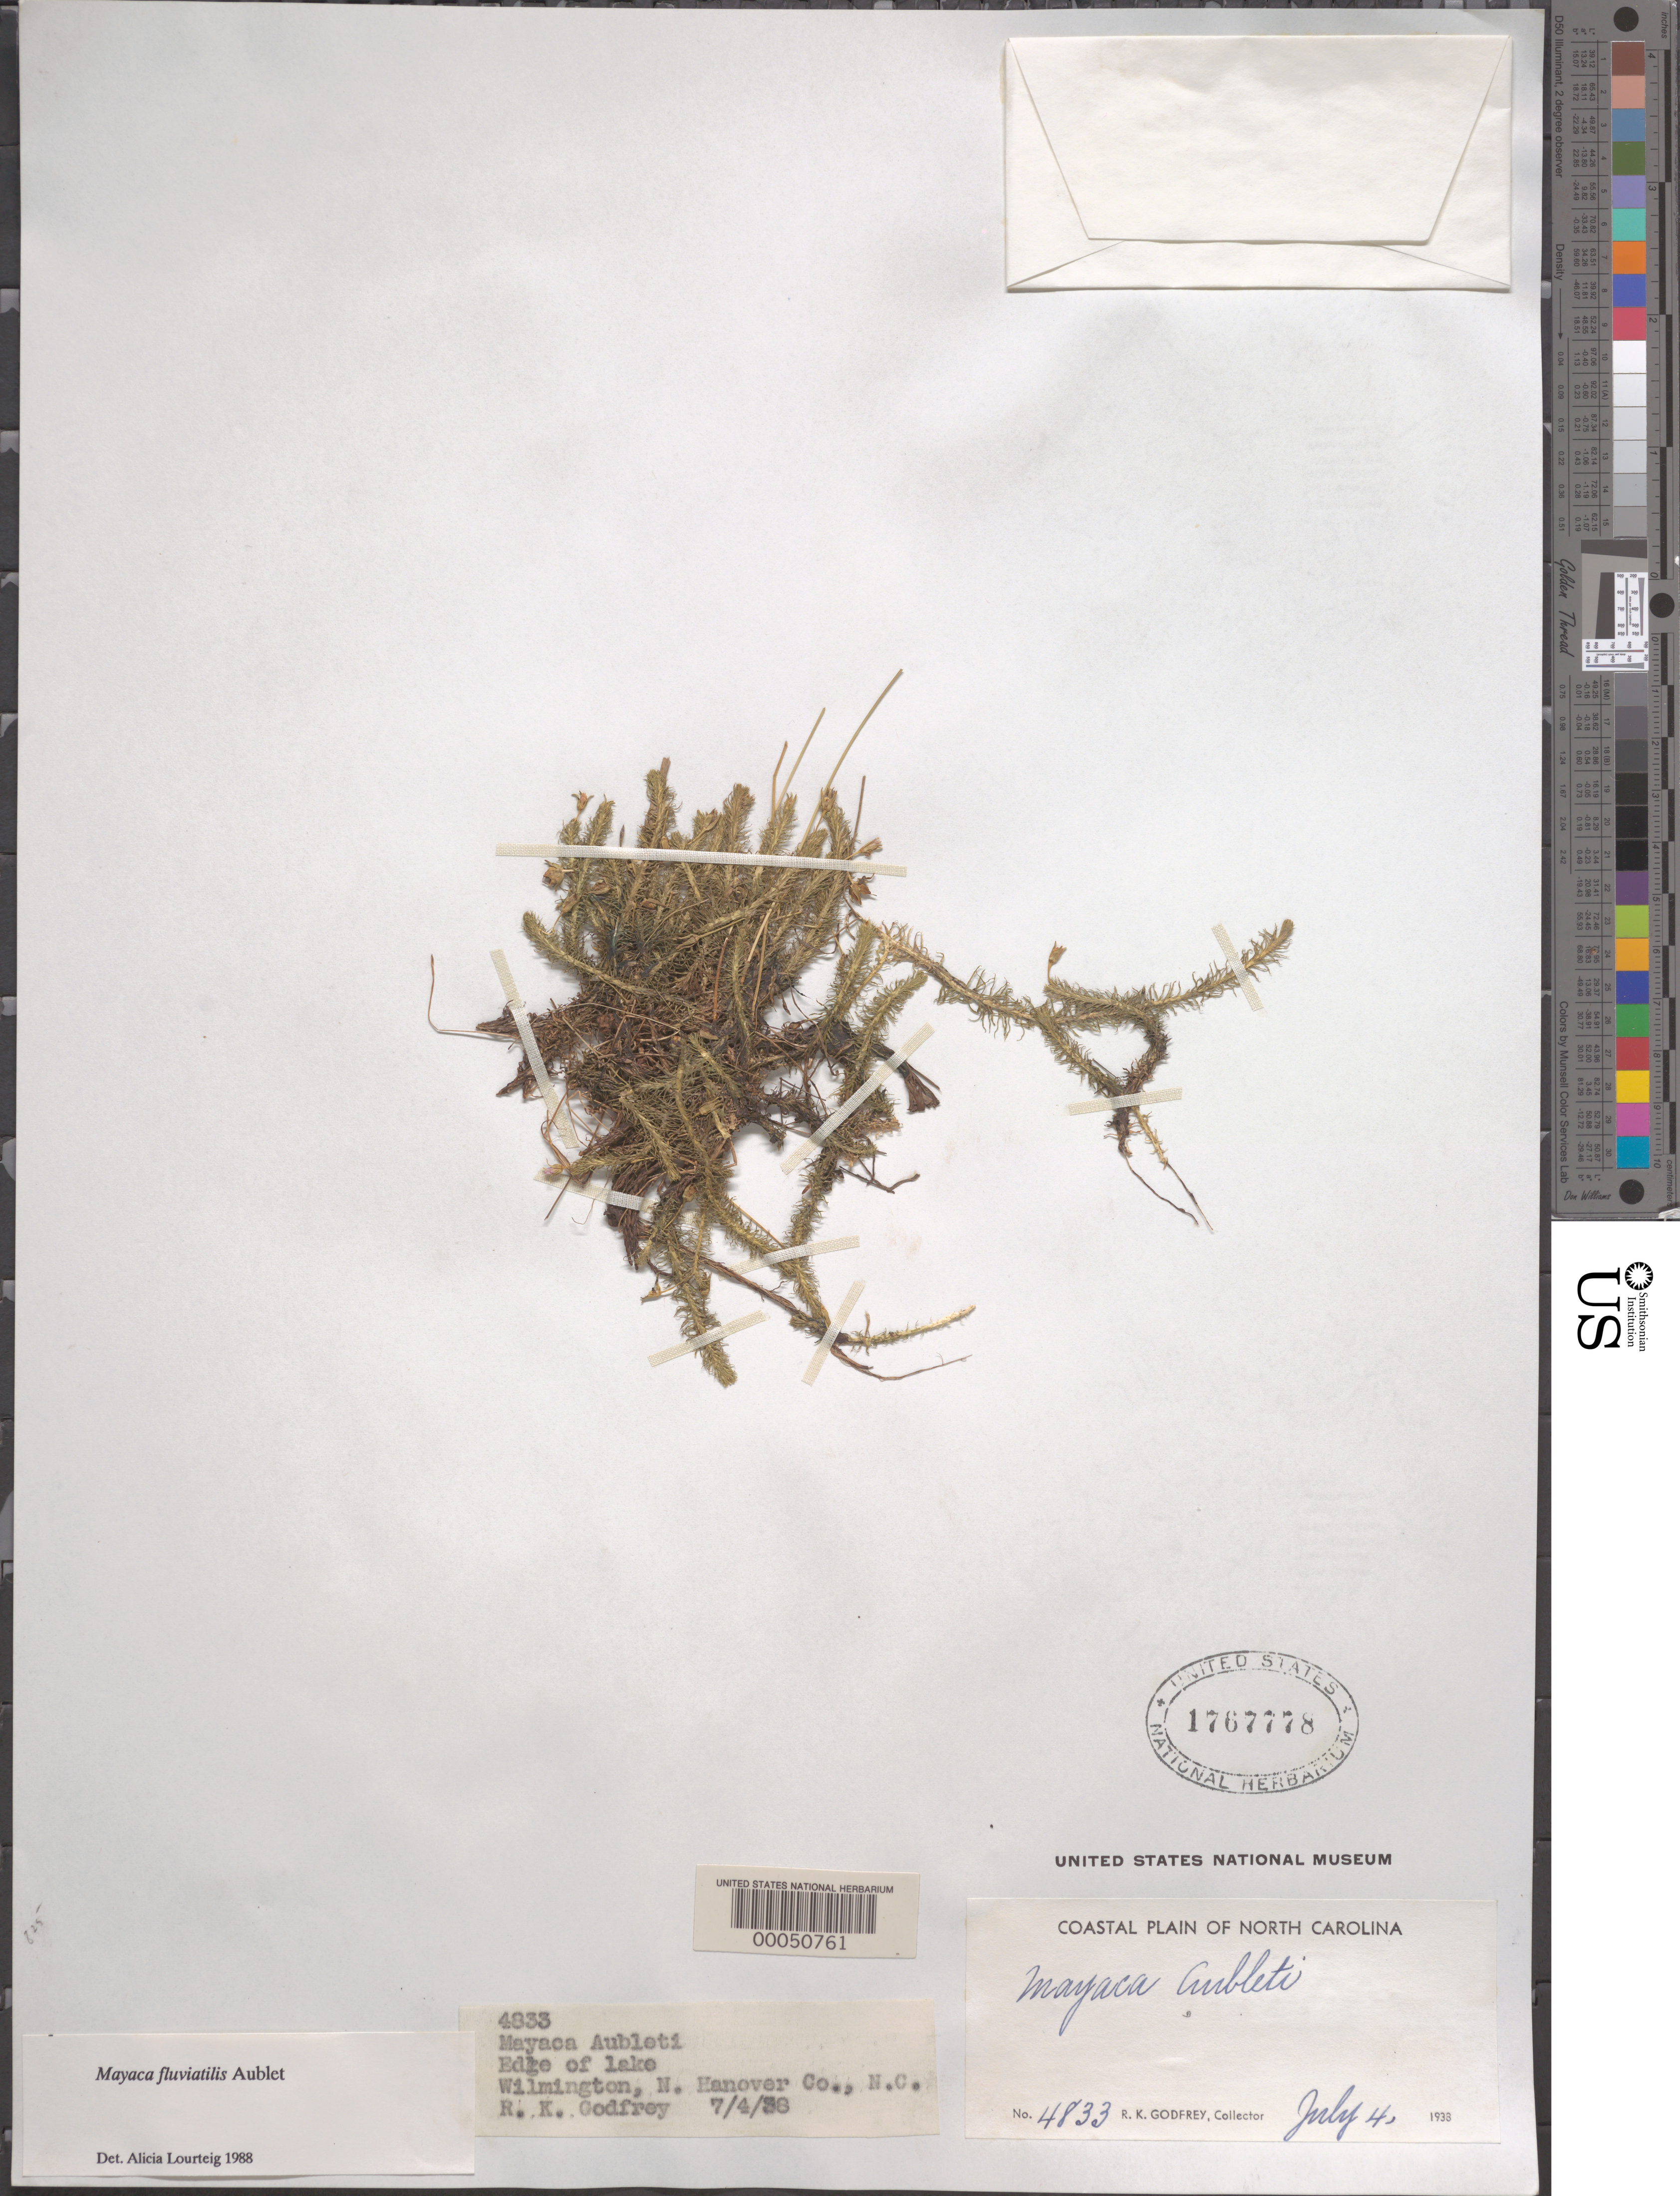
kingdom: Plantae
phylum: Tracheophyta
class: Liliopsida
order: Poales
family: Mayacaceae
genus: Mayaca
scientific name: Mayaca fluviatilis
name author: Aubl.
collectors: R. K. Godfrey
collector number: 4833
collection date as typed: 04 Jul 1938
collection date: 1938-07-04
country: United States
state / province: North Carolina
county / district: New Hanover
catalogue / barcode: US 1767778